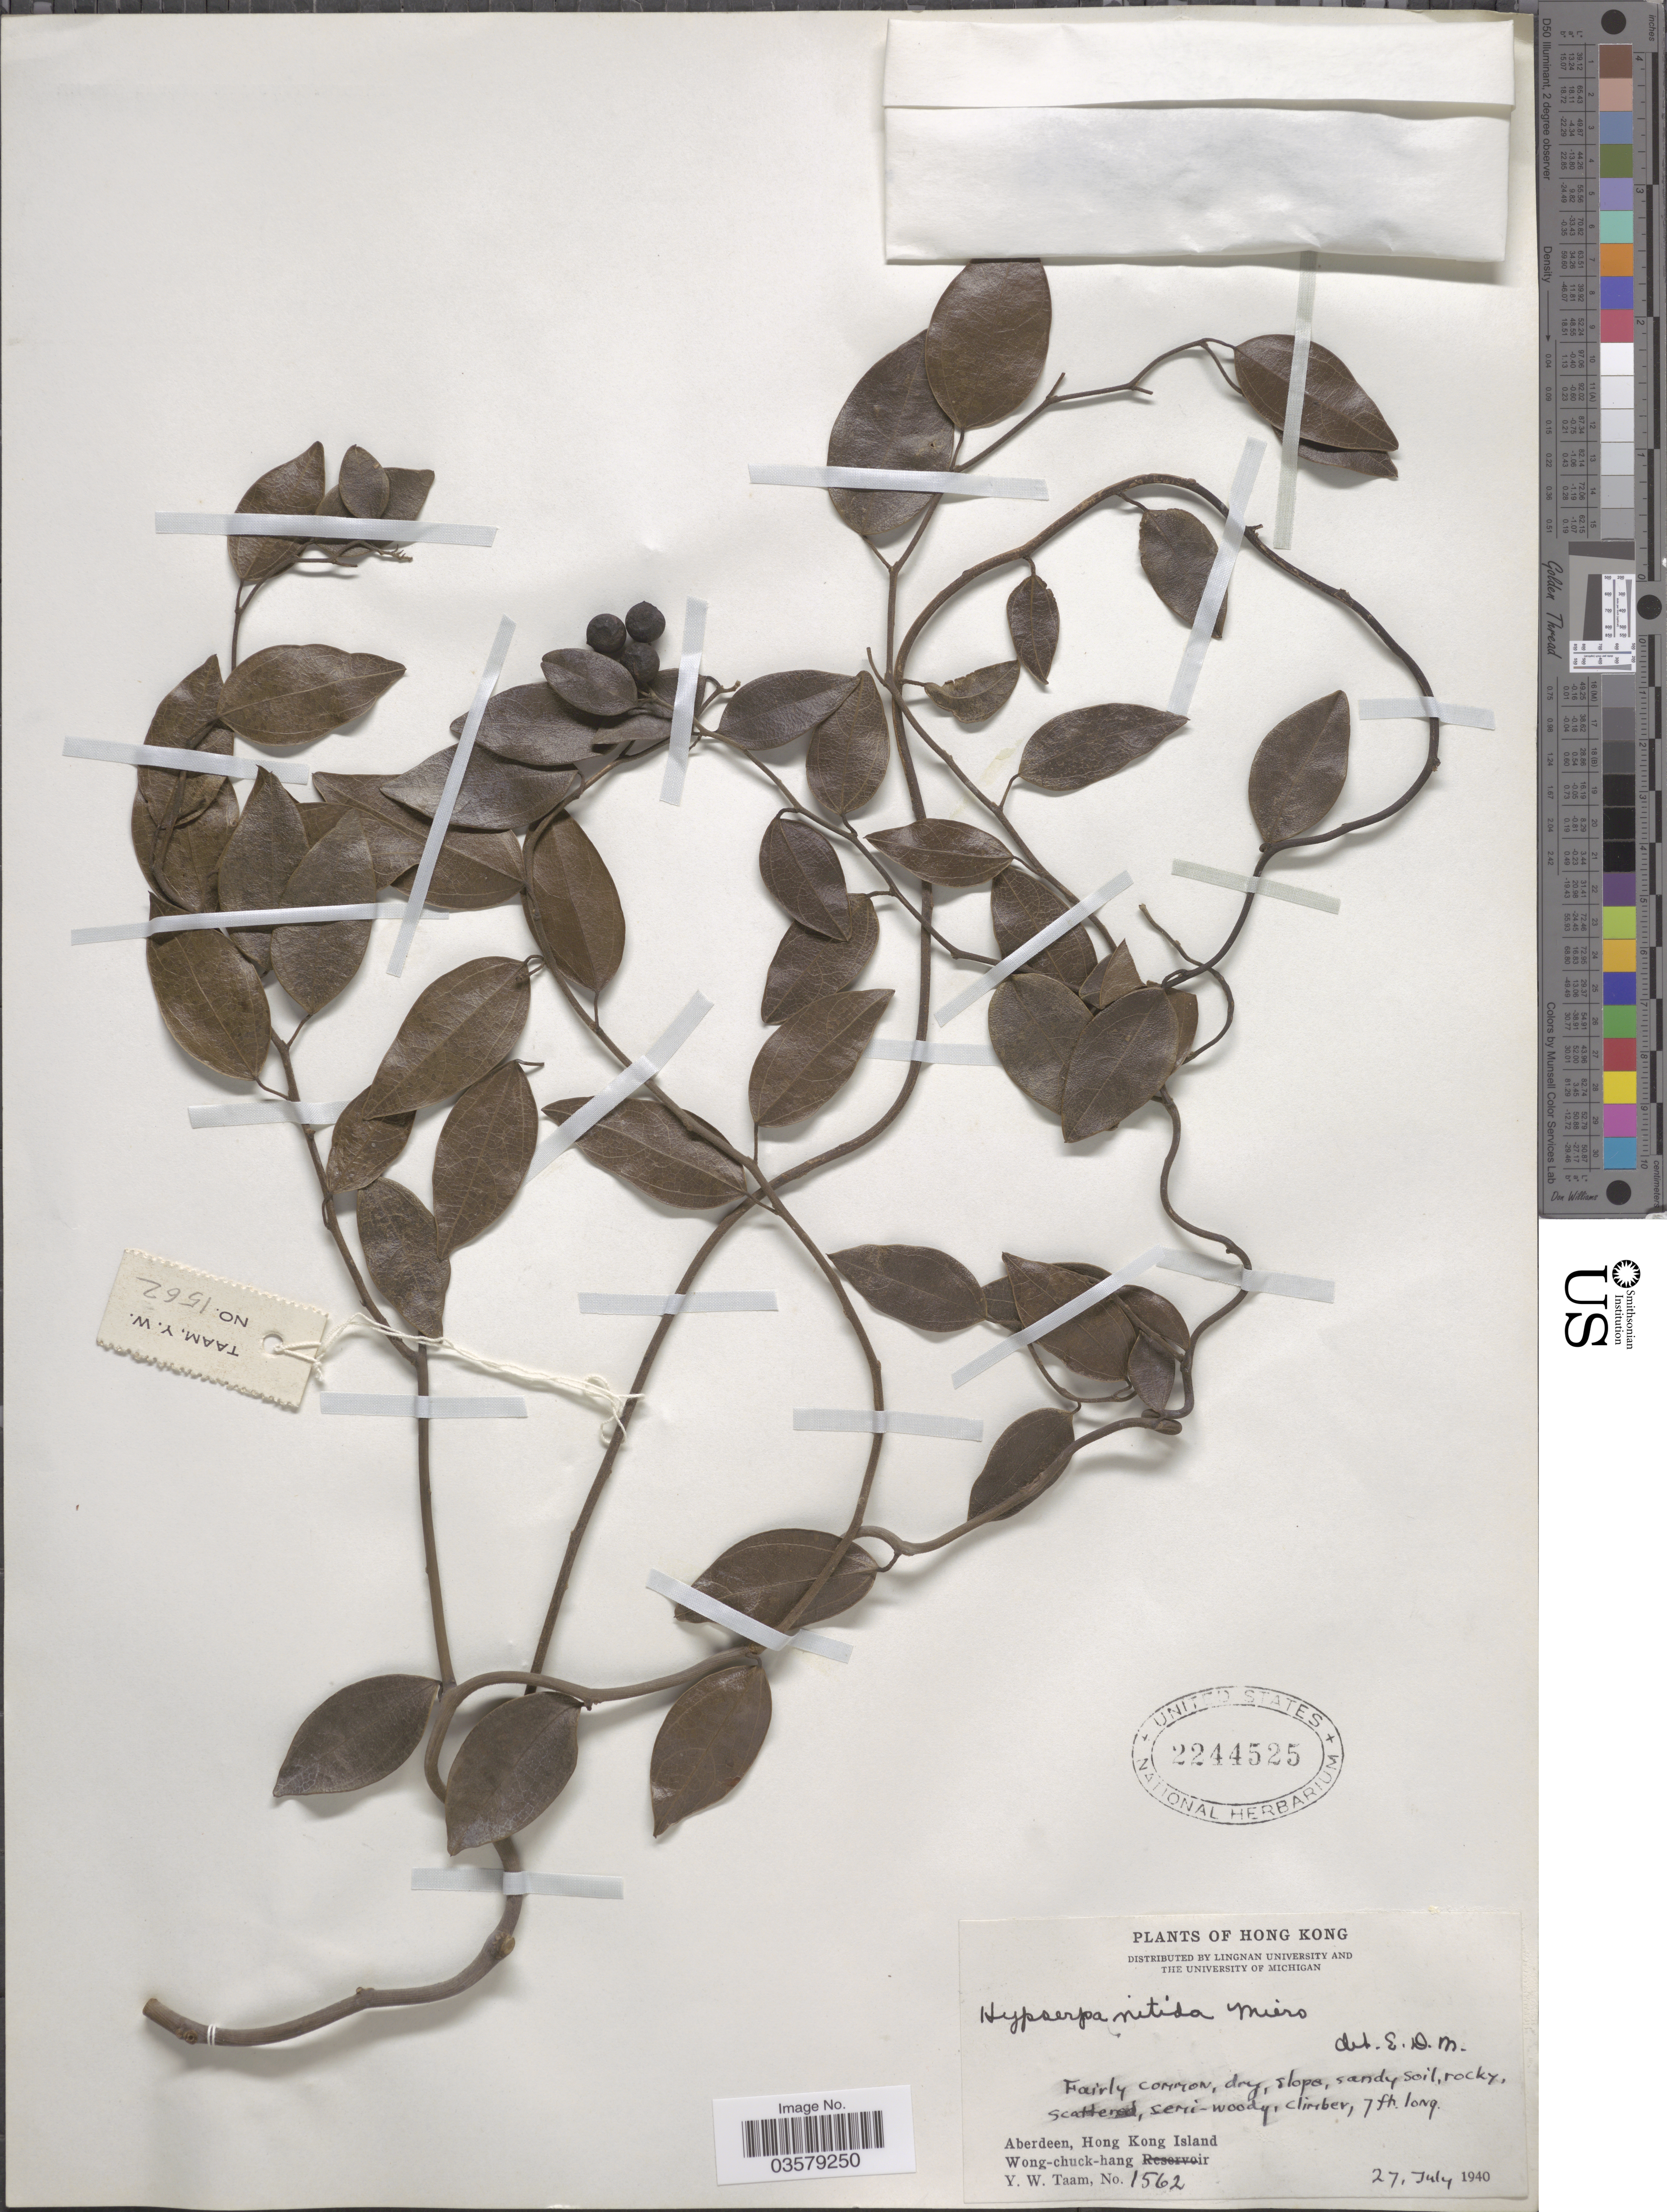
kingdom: Plantae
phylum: Tracheophyta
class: Magnoliopsida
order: Ranunculales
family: Menispermaceae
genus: Hypserpa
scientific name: Hypserpa nitida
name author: Miers ex Benth.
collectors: Y. W. Taam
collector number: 1562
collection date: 1940-07-27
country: China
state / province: Hong Kong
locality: Aberdeen, Hong Kong Island. Wong-chuck-hang.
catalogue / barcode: US 2244525